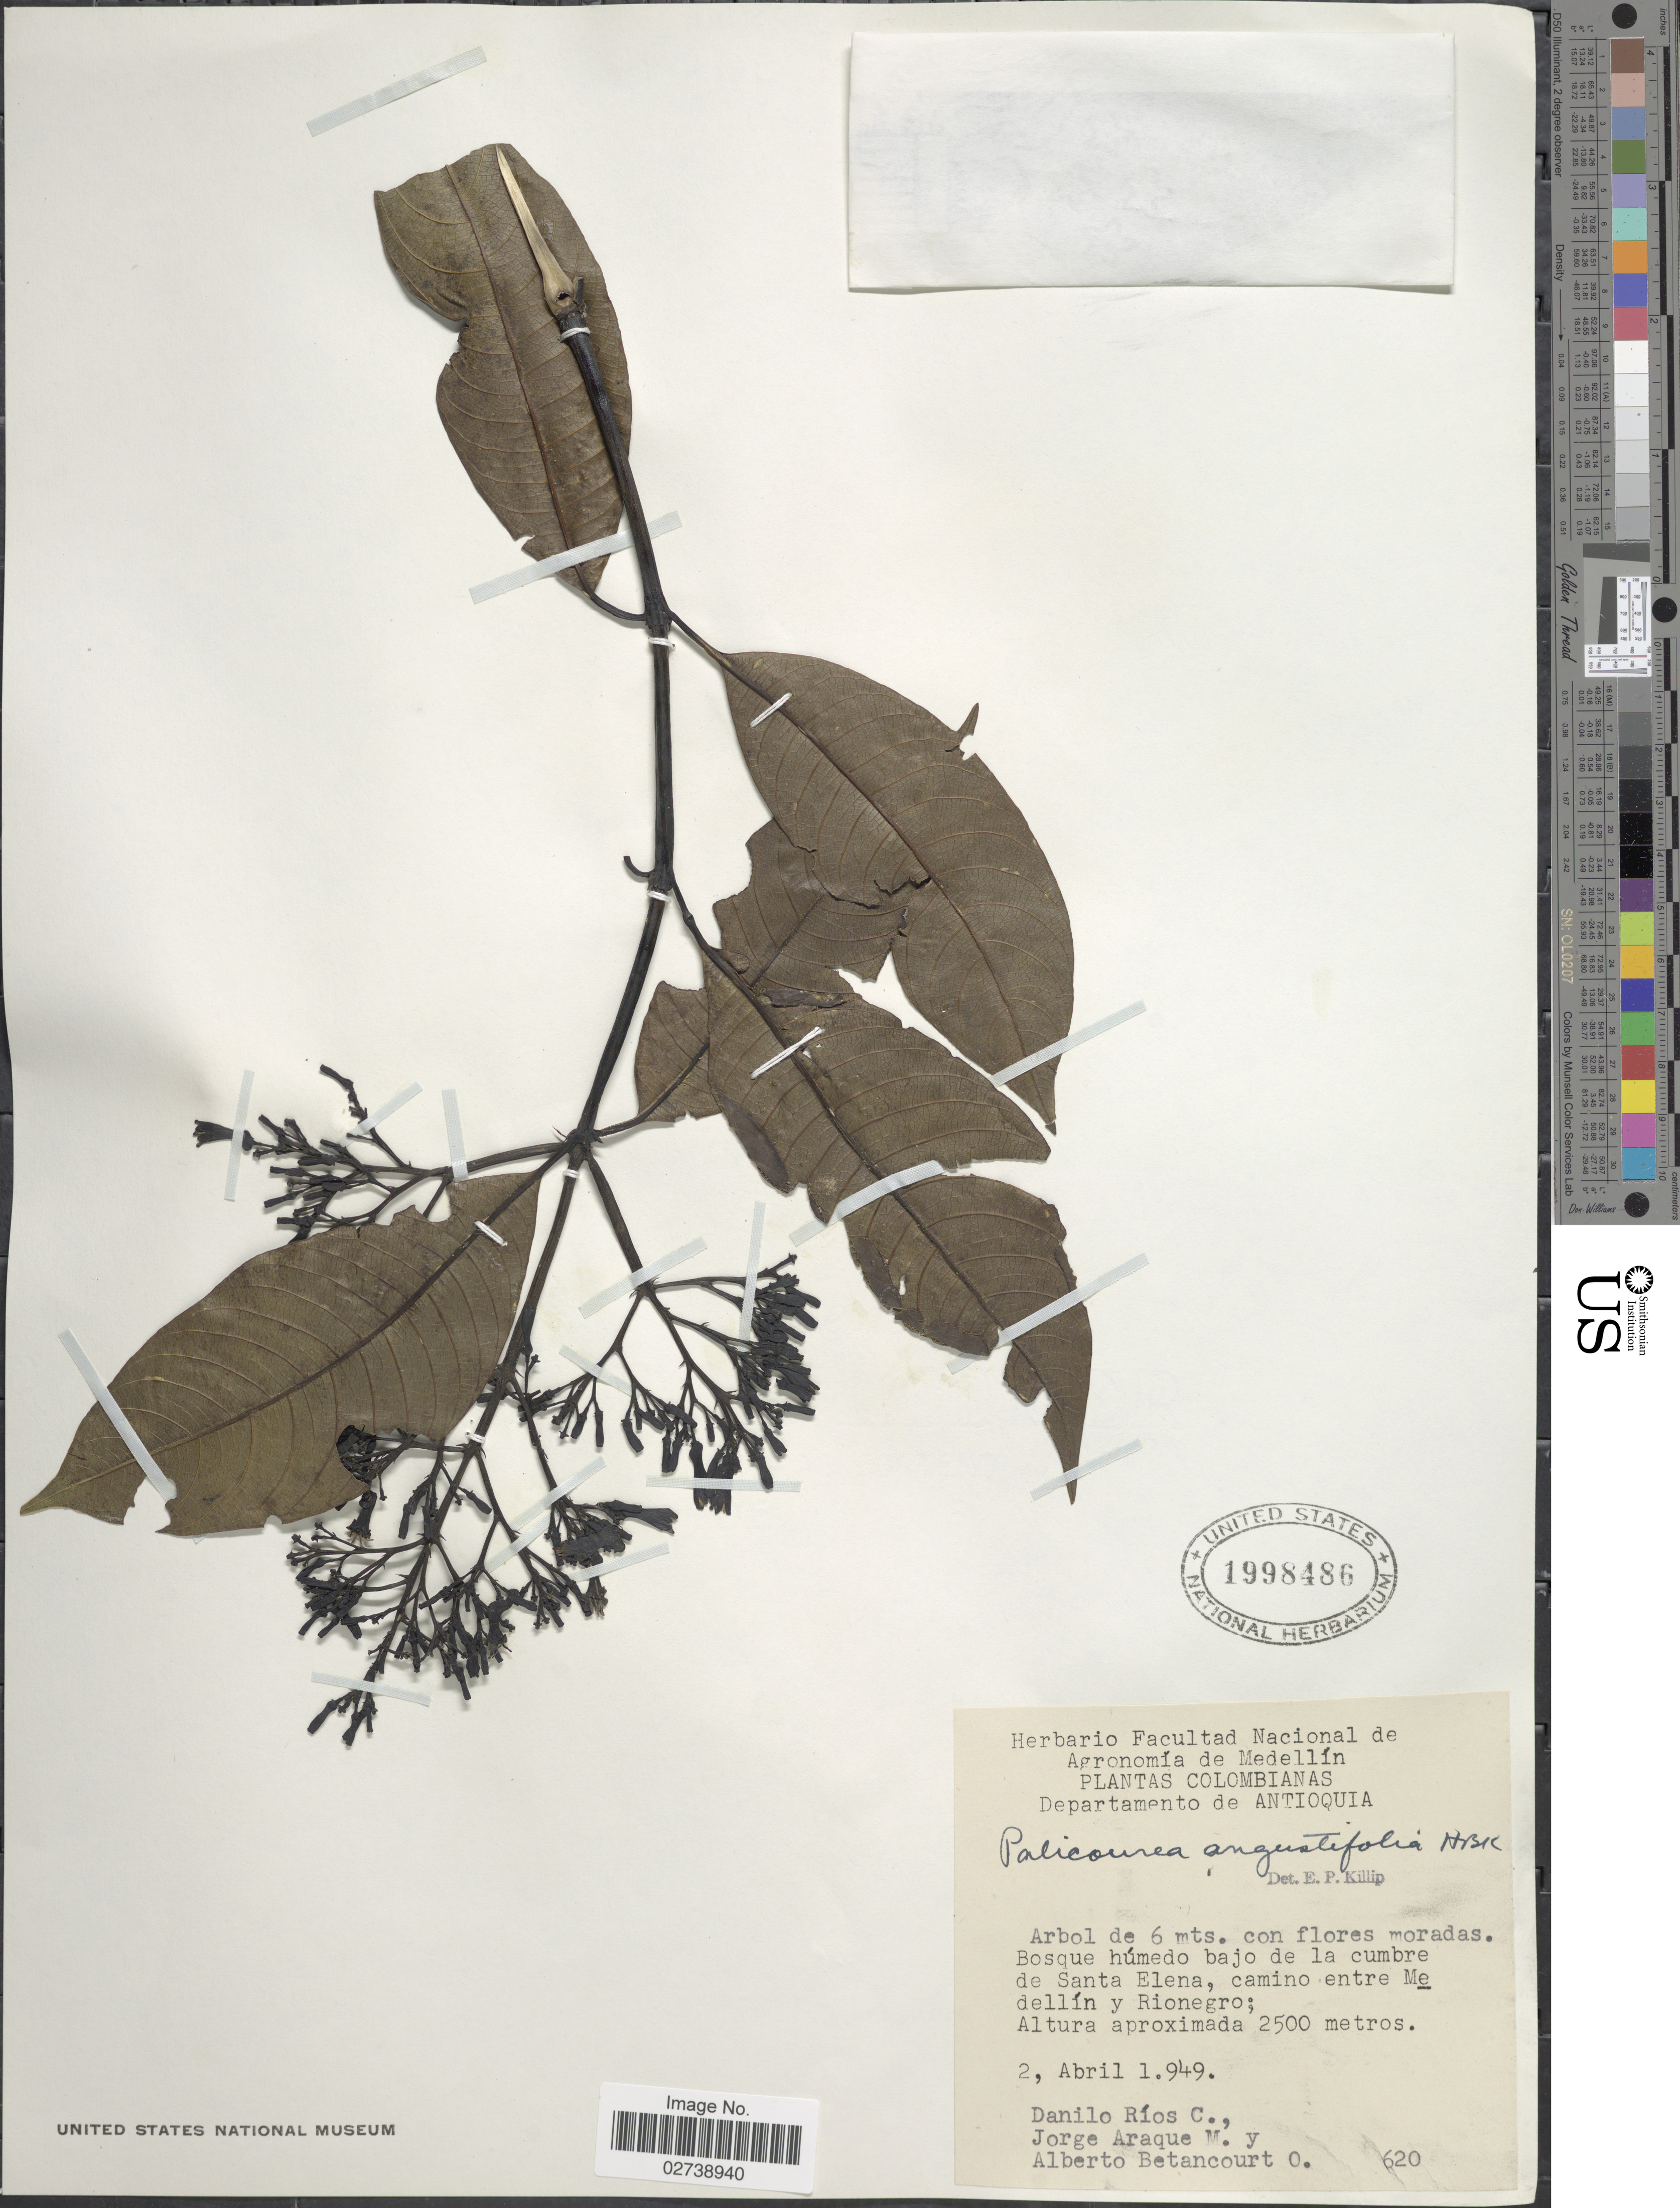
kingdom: Plantae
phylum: Tracheophyta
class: Magnoliopsida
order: Gentianales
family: Rubiaceae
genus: Palicourea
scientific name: Palicourea angustifolia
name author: Kunth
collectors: D. Rios C., J. Araque Molina & A. Betancourt O.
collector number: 620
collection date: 1949-04-02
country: Colombia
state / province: Antioquia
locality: Departamento de Antioquia. Bosque humedo bajo de la cumbre de Santa Elena, camino entre Medellin y Rionegro.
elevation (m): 2500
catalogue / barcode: US 1998486